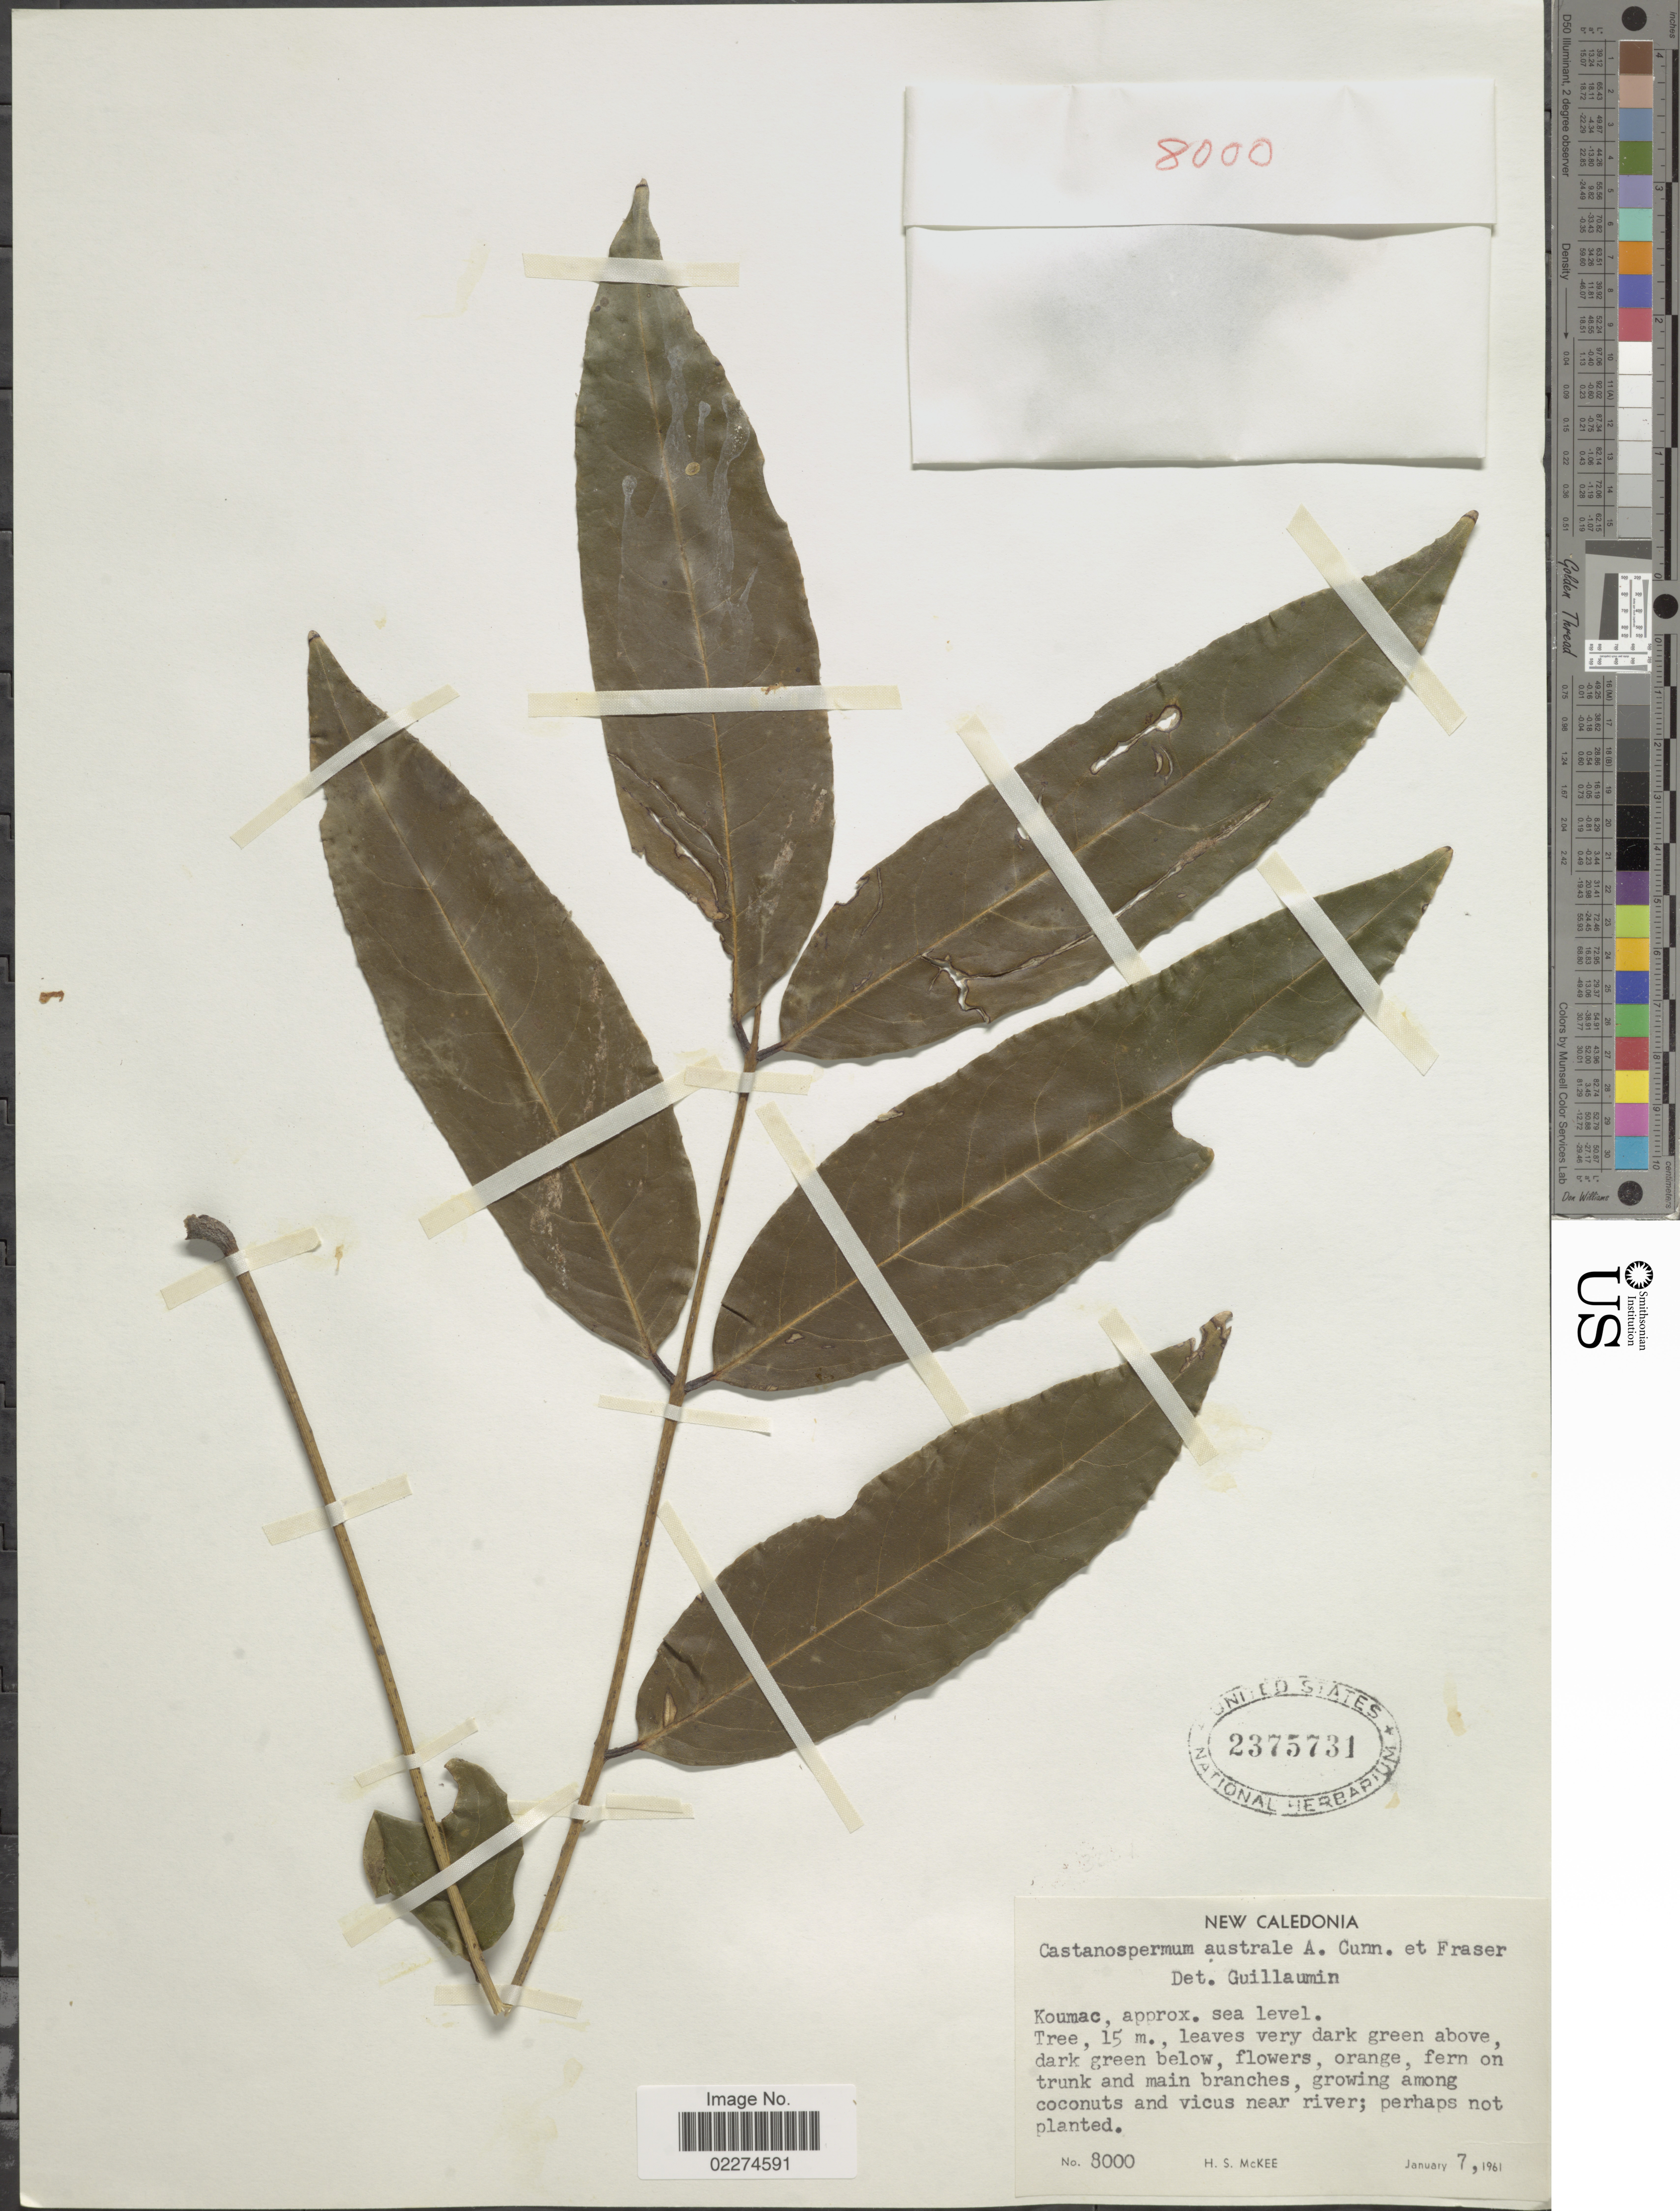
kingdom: Plantae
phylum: Tracheophyta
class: Magnoliopsida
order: Fabales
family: Fabaceae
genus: Castanospermum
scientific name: Castanospermum australe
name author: A. Cunn. & Fraser-Jenk.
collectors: H. S. McKee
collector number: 8000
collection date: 1961-01-07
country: New Caledonia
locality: New Caledonia, Koumac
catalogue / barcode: US 2375731